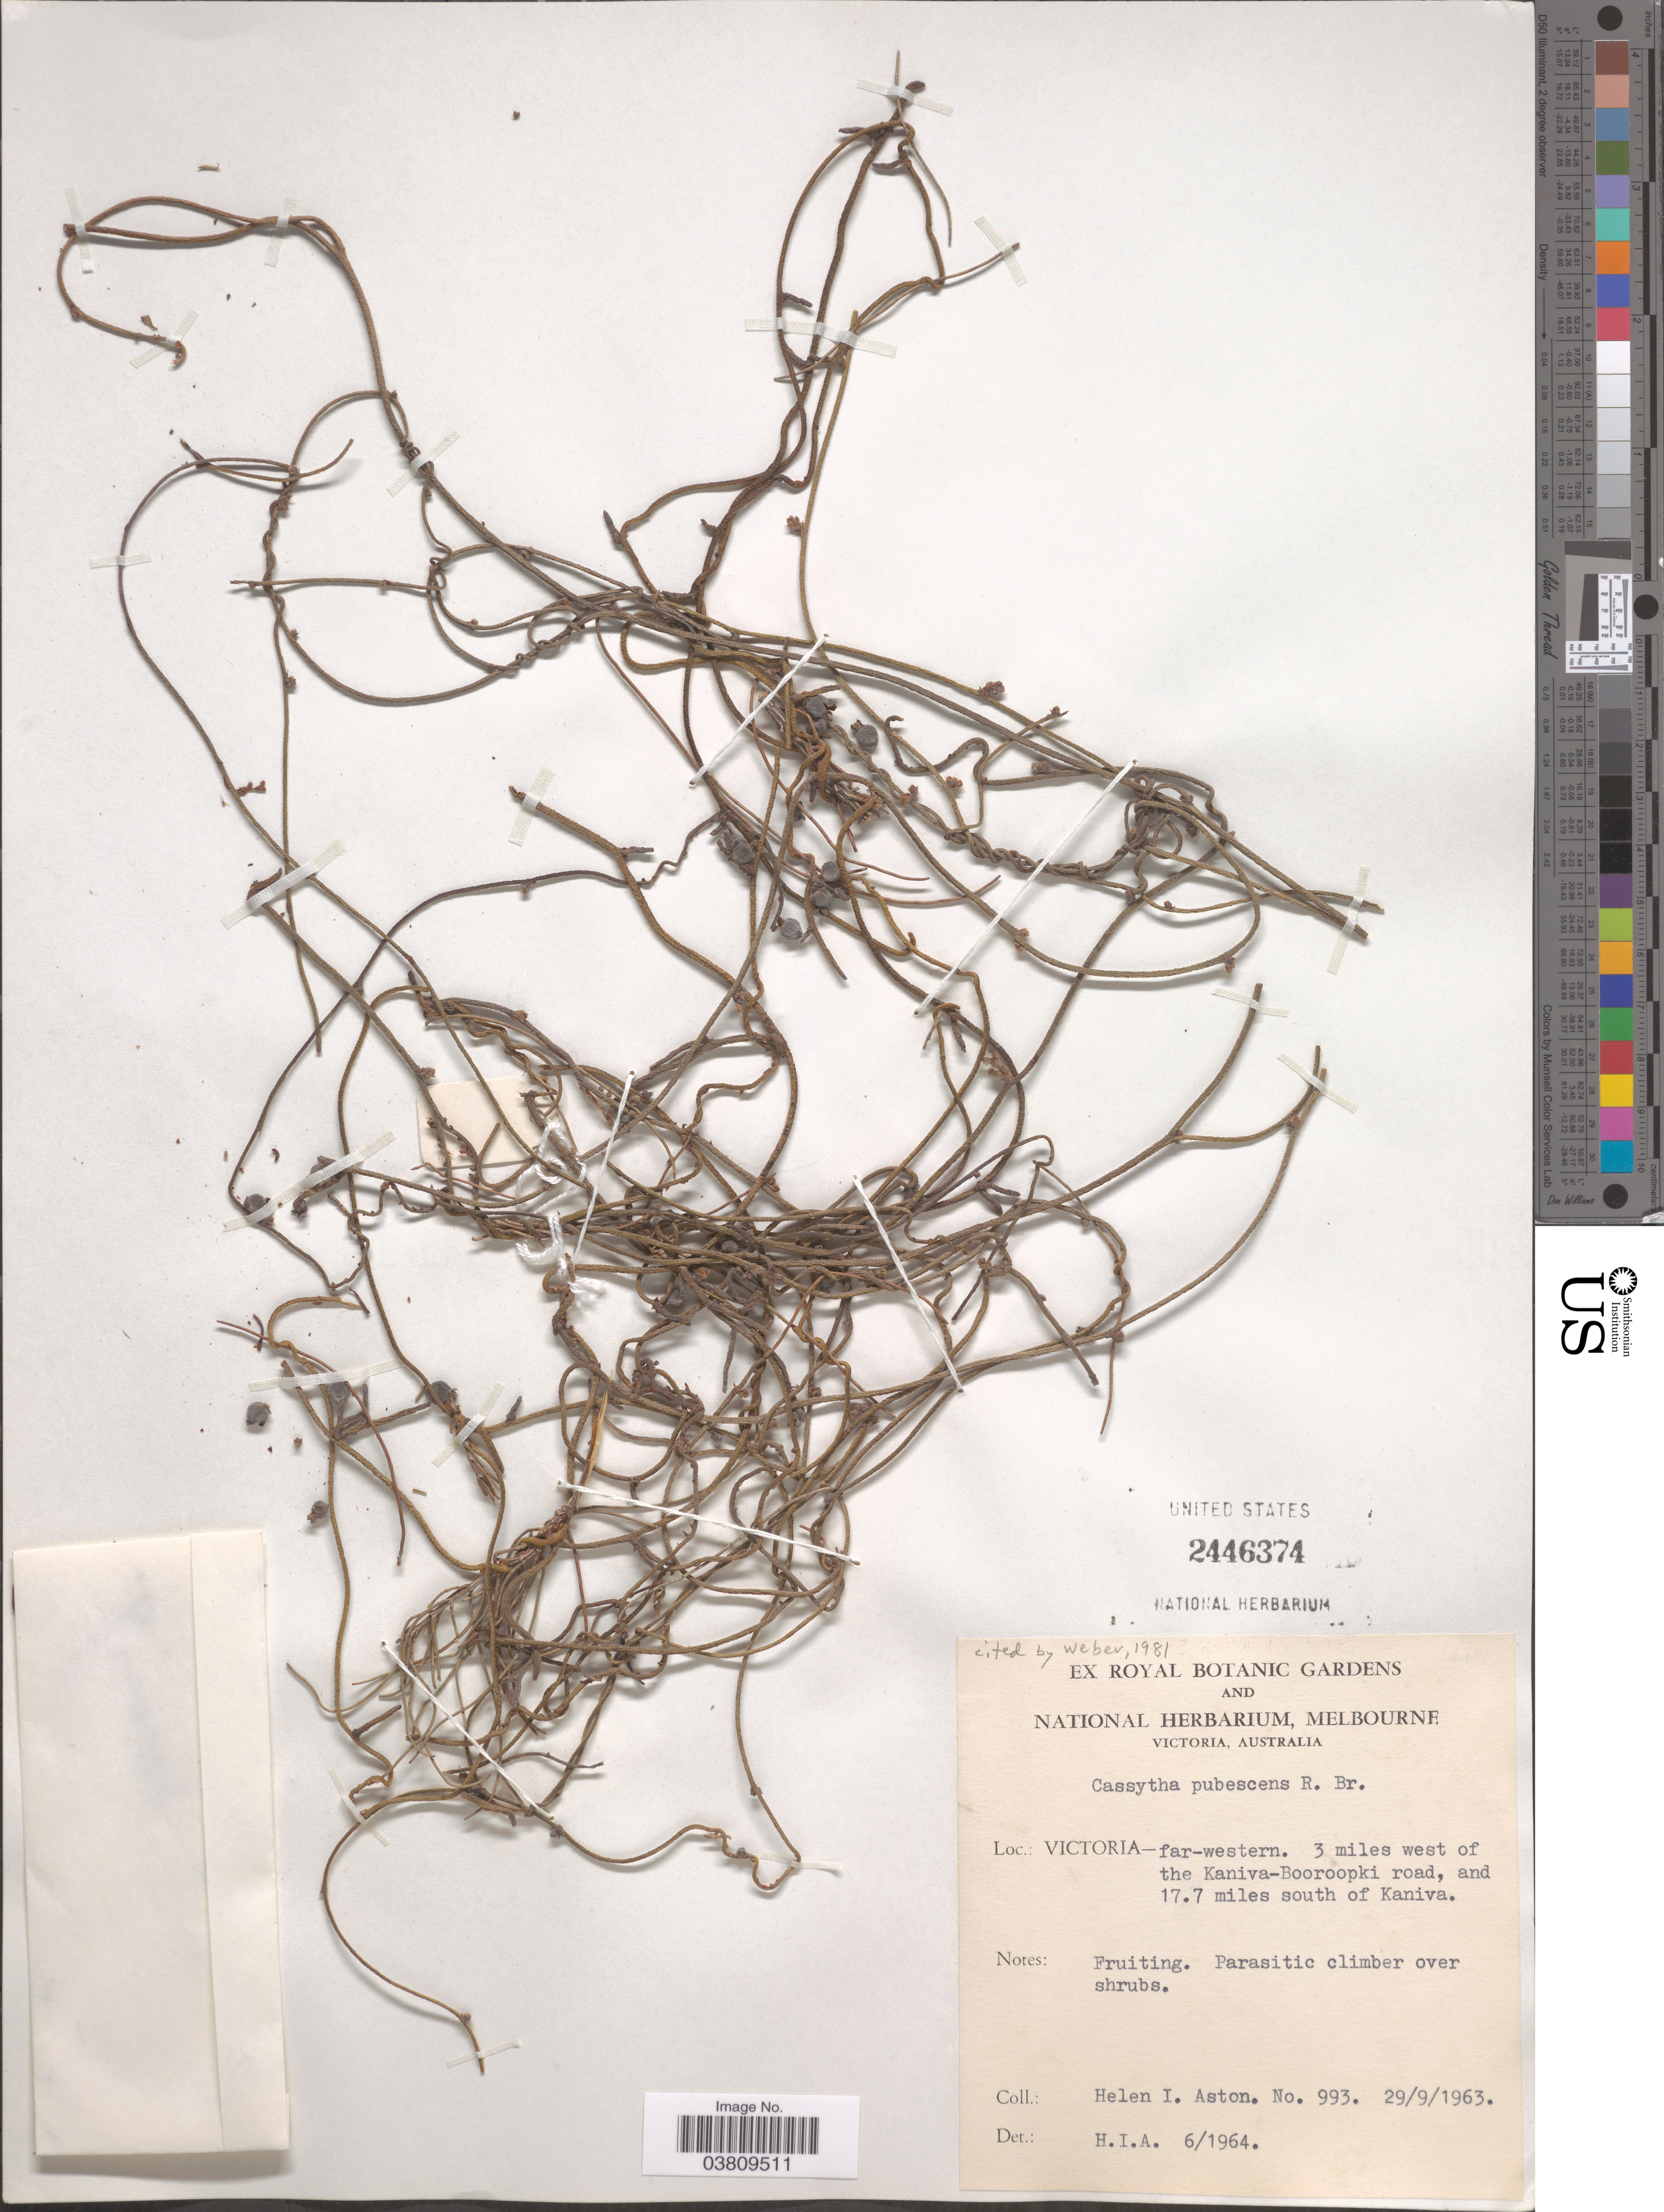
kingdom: Plantae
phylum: Tracheophyta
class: Magnoliopsida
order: Laurales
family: Lauraceae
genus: Cassytha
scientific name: Cassytha pubescens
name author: R. Br.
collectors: H. I. Aston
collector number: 993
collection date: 1963-09-29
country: Australia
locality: Victoria-far-western. 3 miles west of the Kaniva-Booroopki road, and 17.7 miles south of Kaniva.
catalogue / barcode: US 2446374